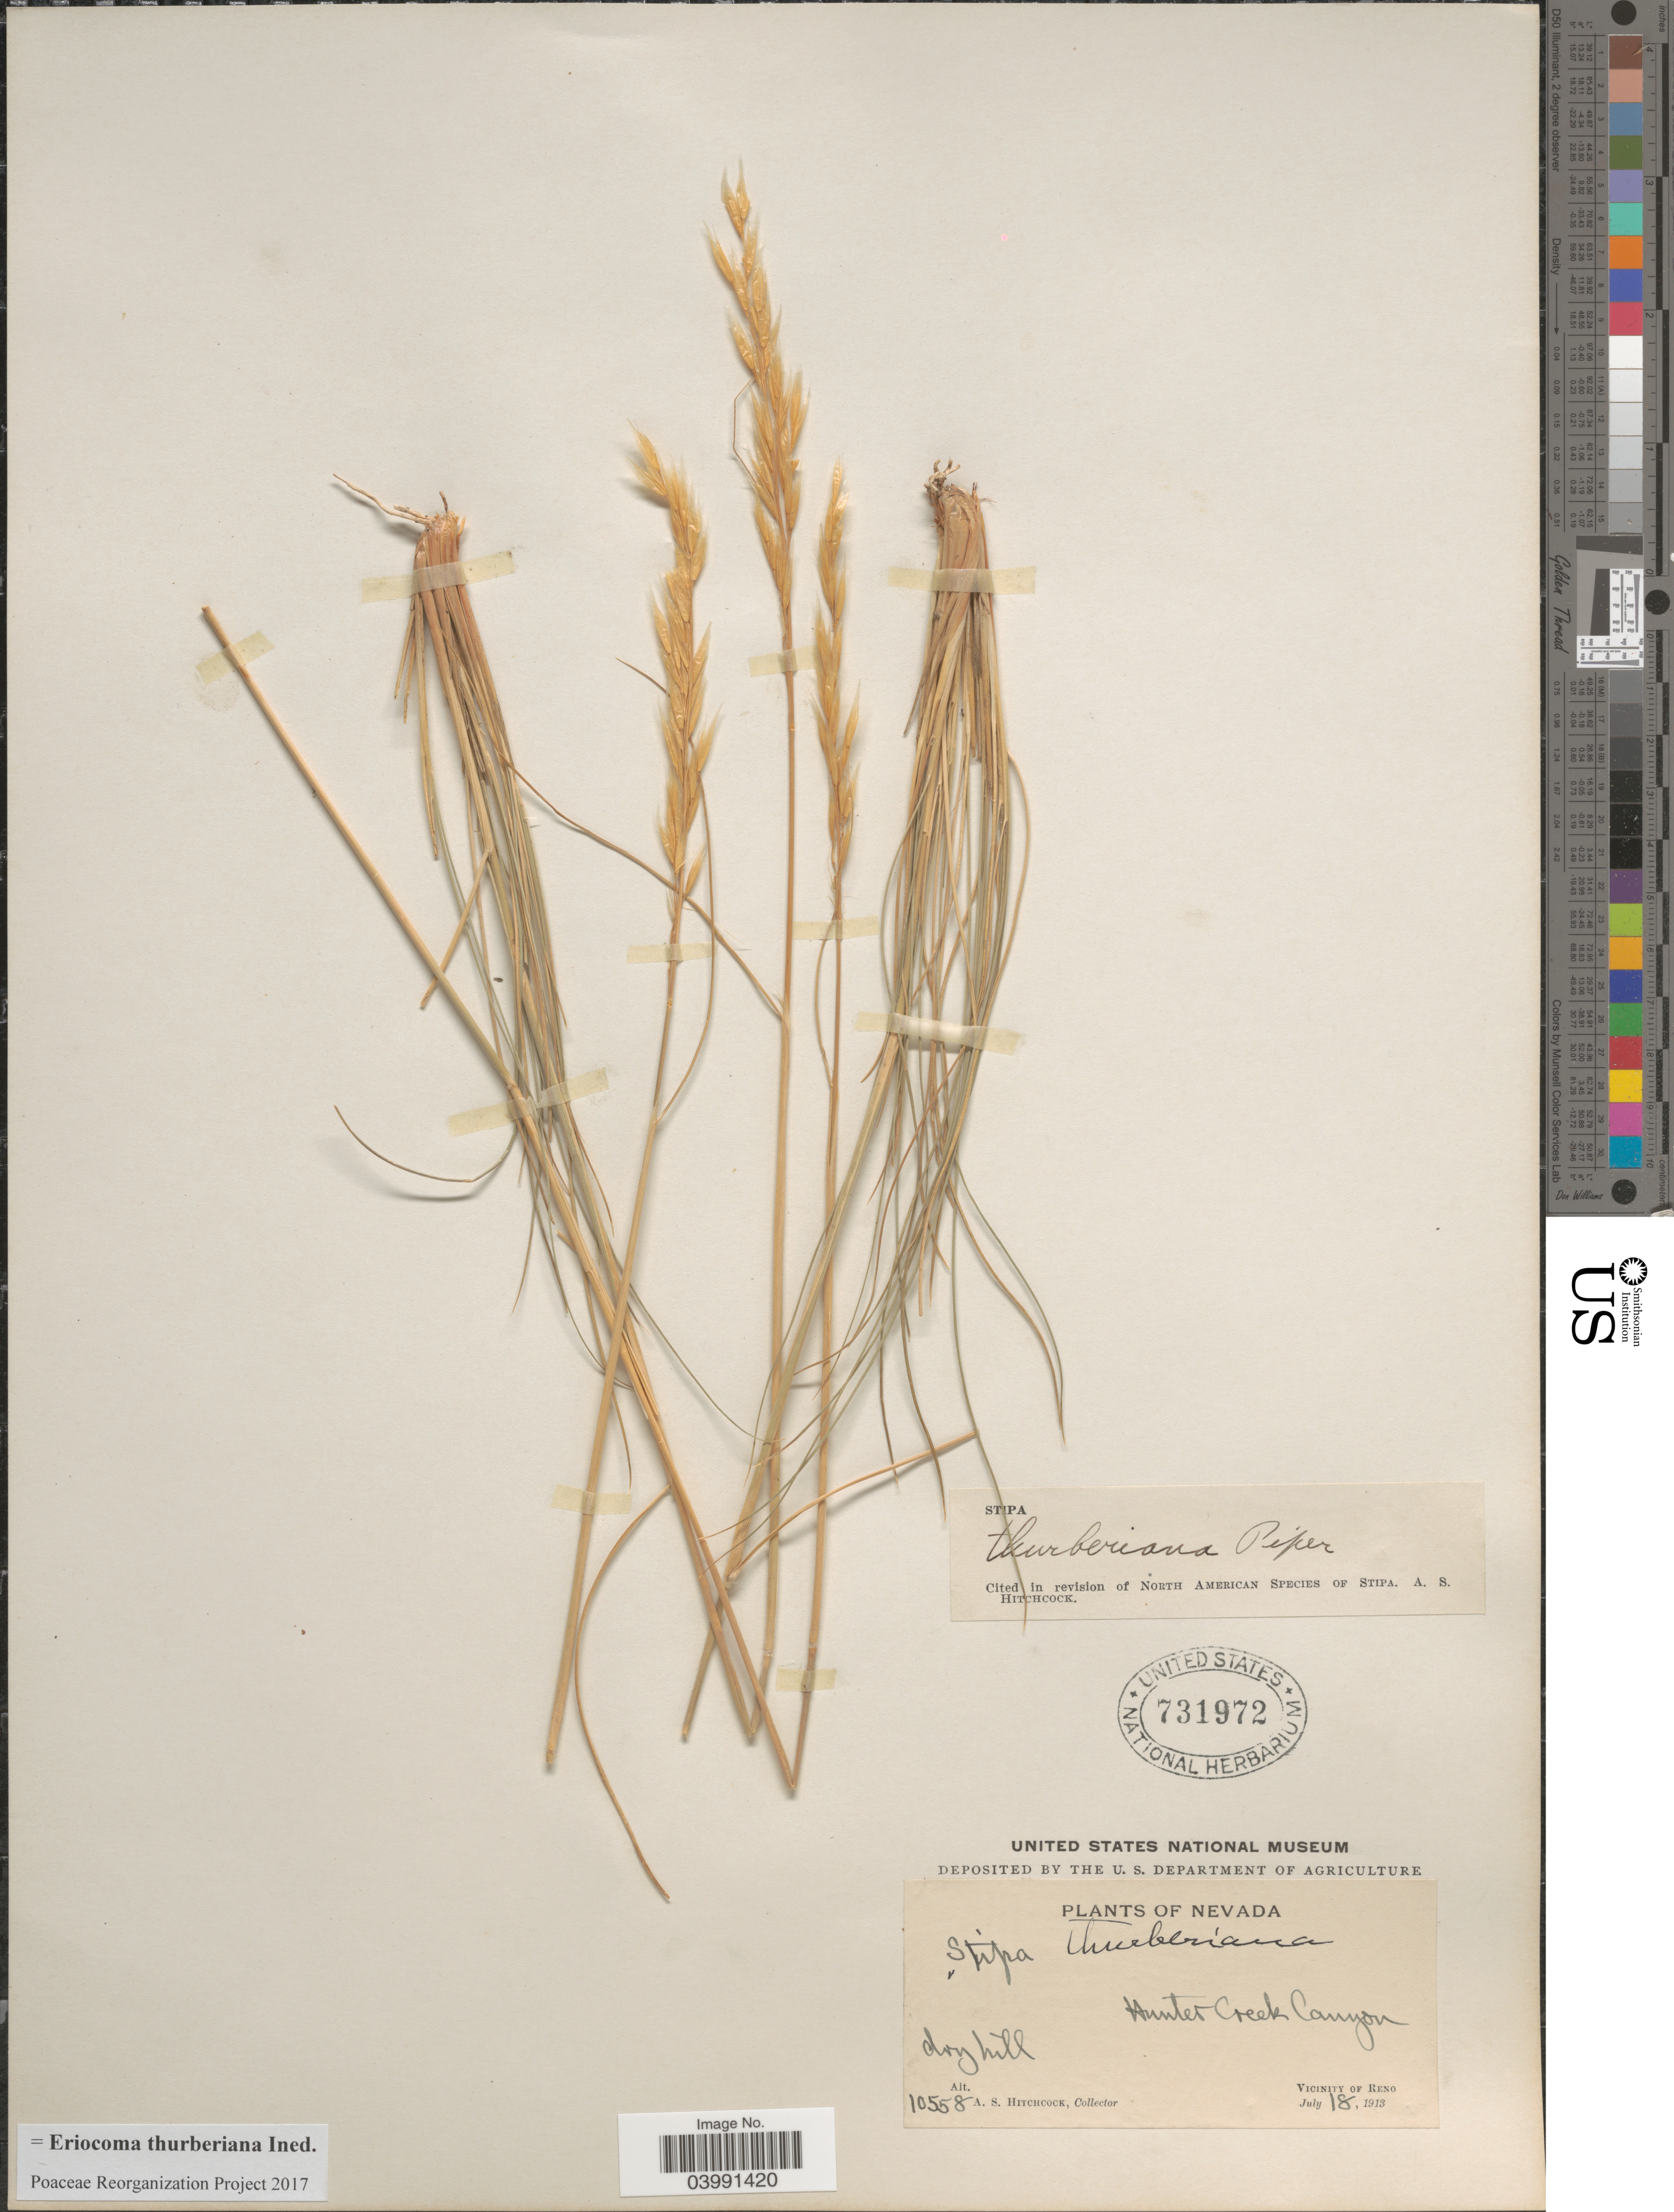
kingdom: Plantae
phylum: Tracheophyta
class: Liliopsida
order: Poales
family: Poaceae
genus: Eriocoma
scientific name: Eriocoma thurberiana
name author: (Piper) Romasch.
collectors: A. S. Hitchcock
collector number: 10558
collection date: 1913-07-18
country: United States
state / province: Nevada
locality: Hunter Creek Canyon. Vicinity of Reno.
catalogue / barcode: US 731972